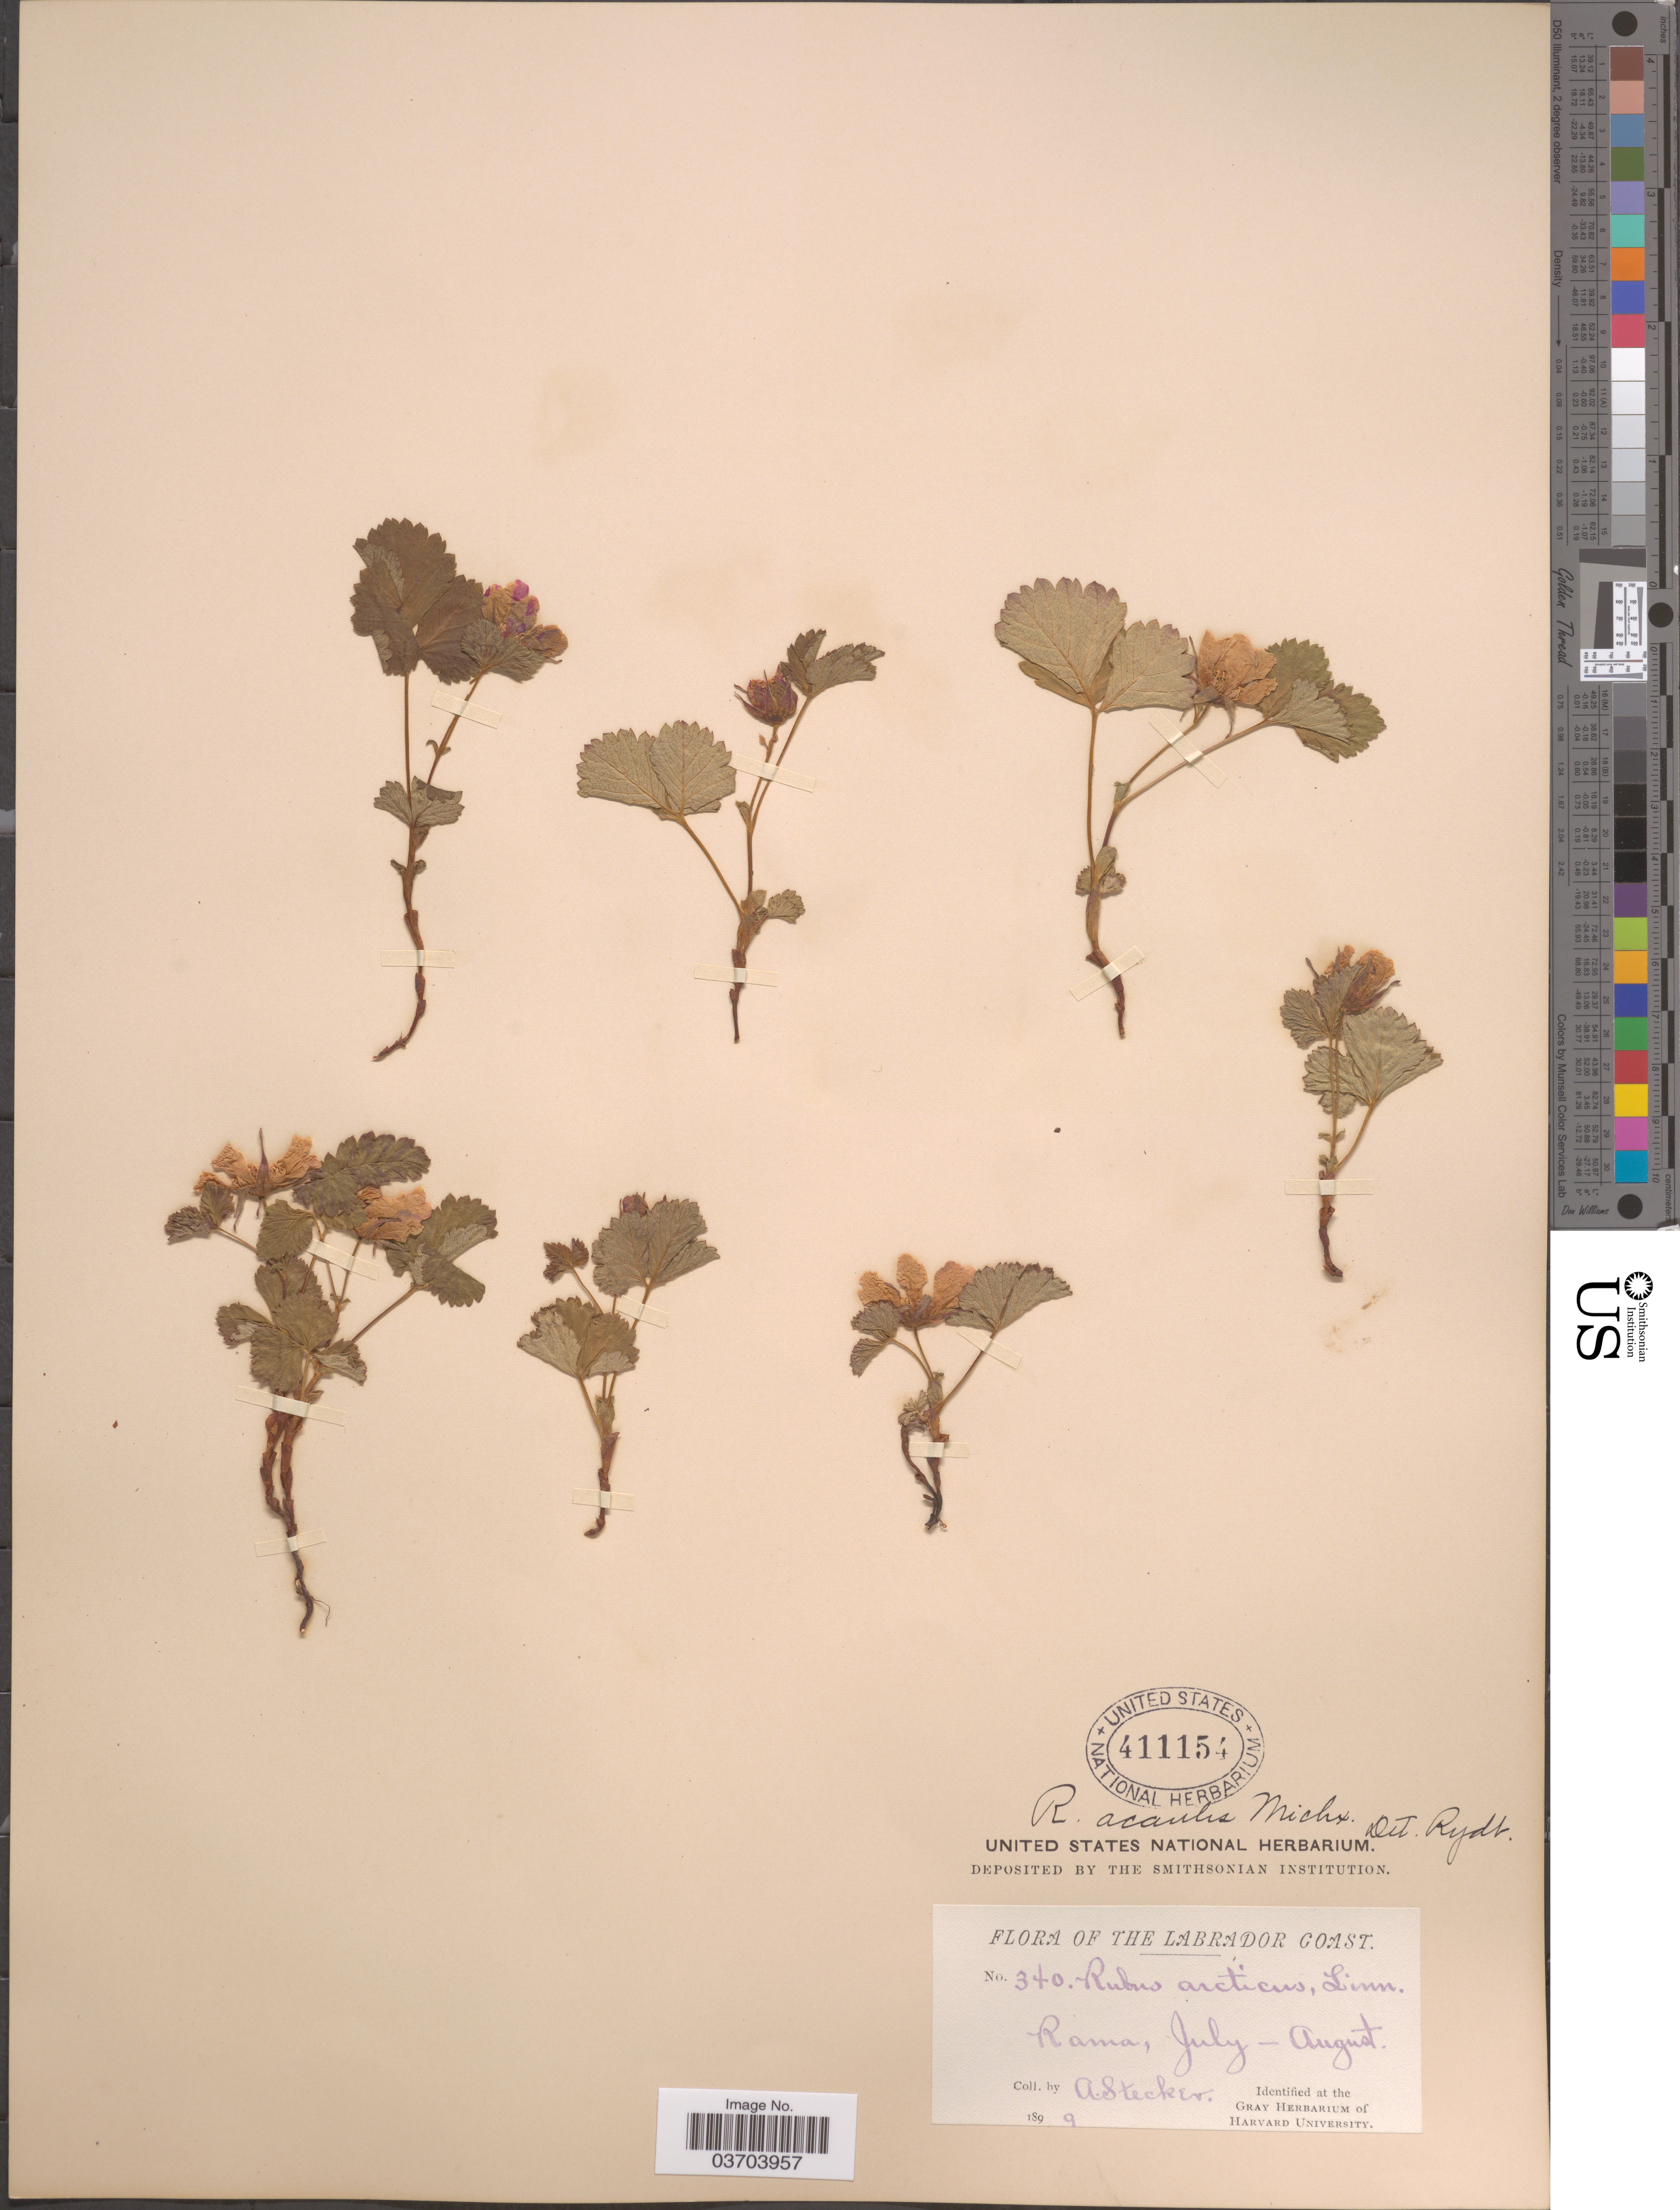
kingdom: Plantae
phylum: Tracheophyta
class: Magnoliopsida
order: Rosales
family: Rosaceae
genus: Rubus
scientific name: Rubus acaulis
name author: Michx.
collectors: A. Stecker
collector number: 340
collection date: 1899-07/1899-08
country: Canada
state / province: Newfoundland and Labrador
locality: The Labrador Coast. Rama.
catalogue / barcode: US 411154